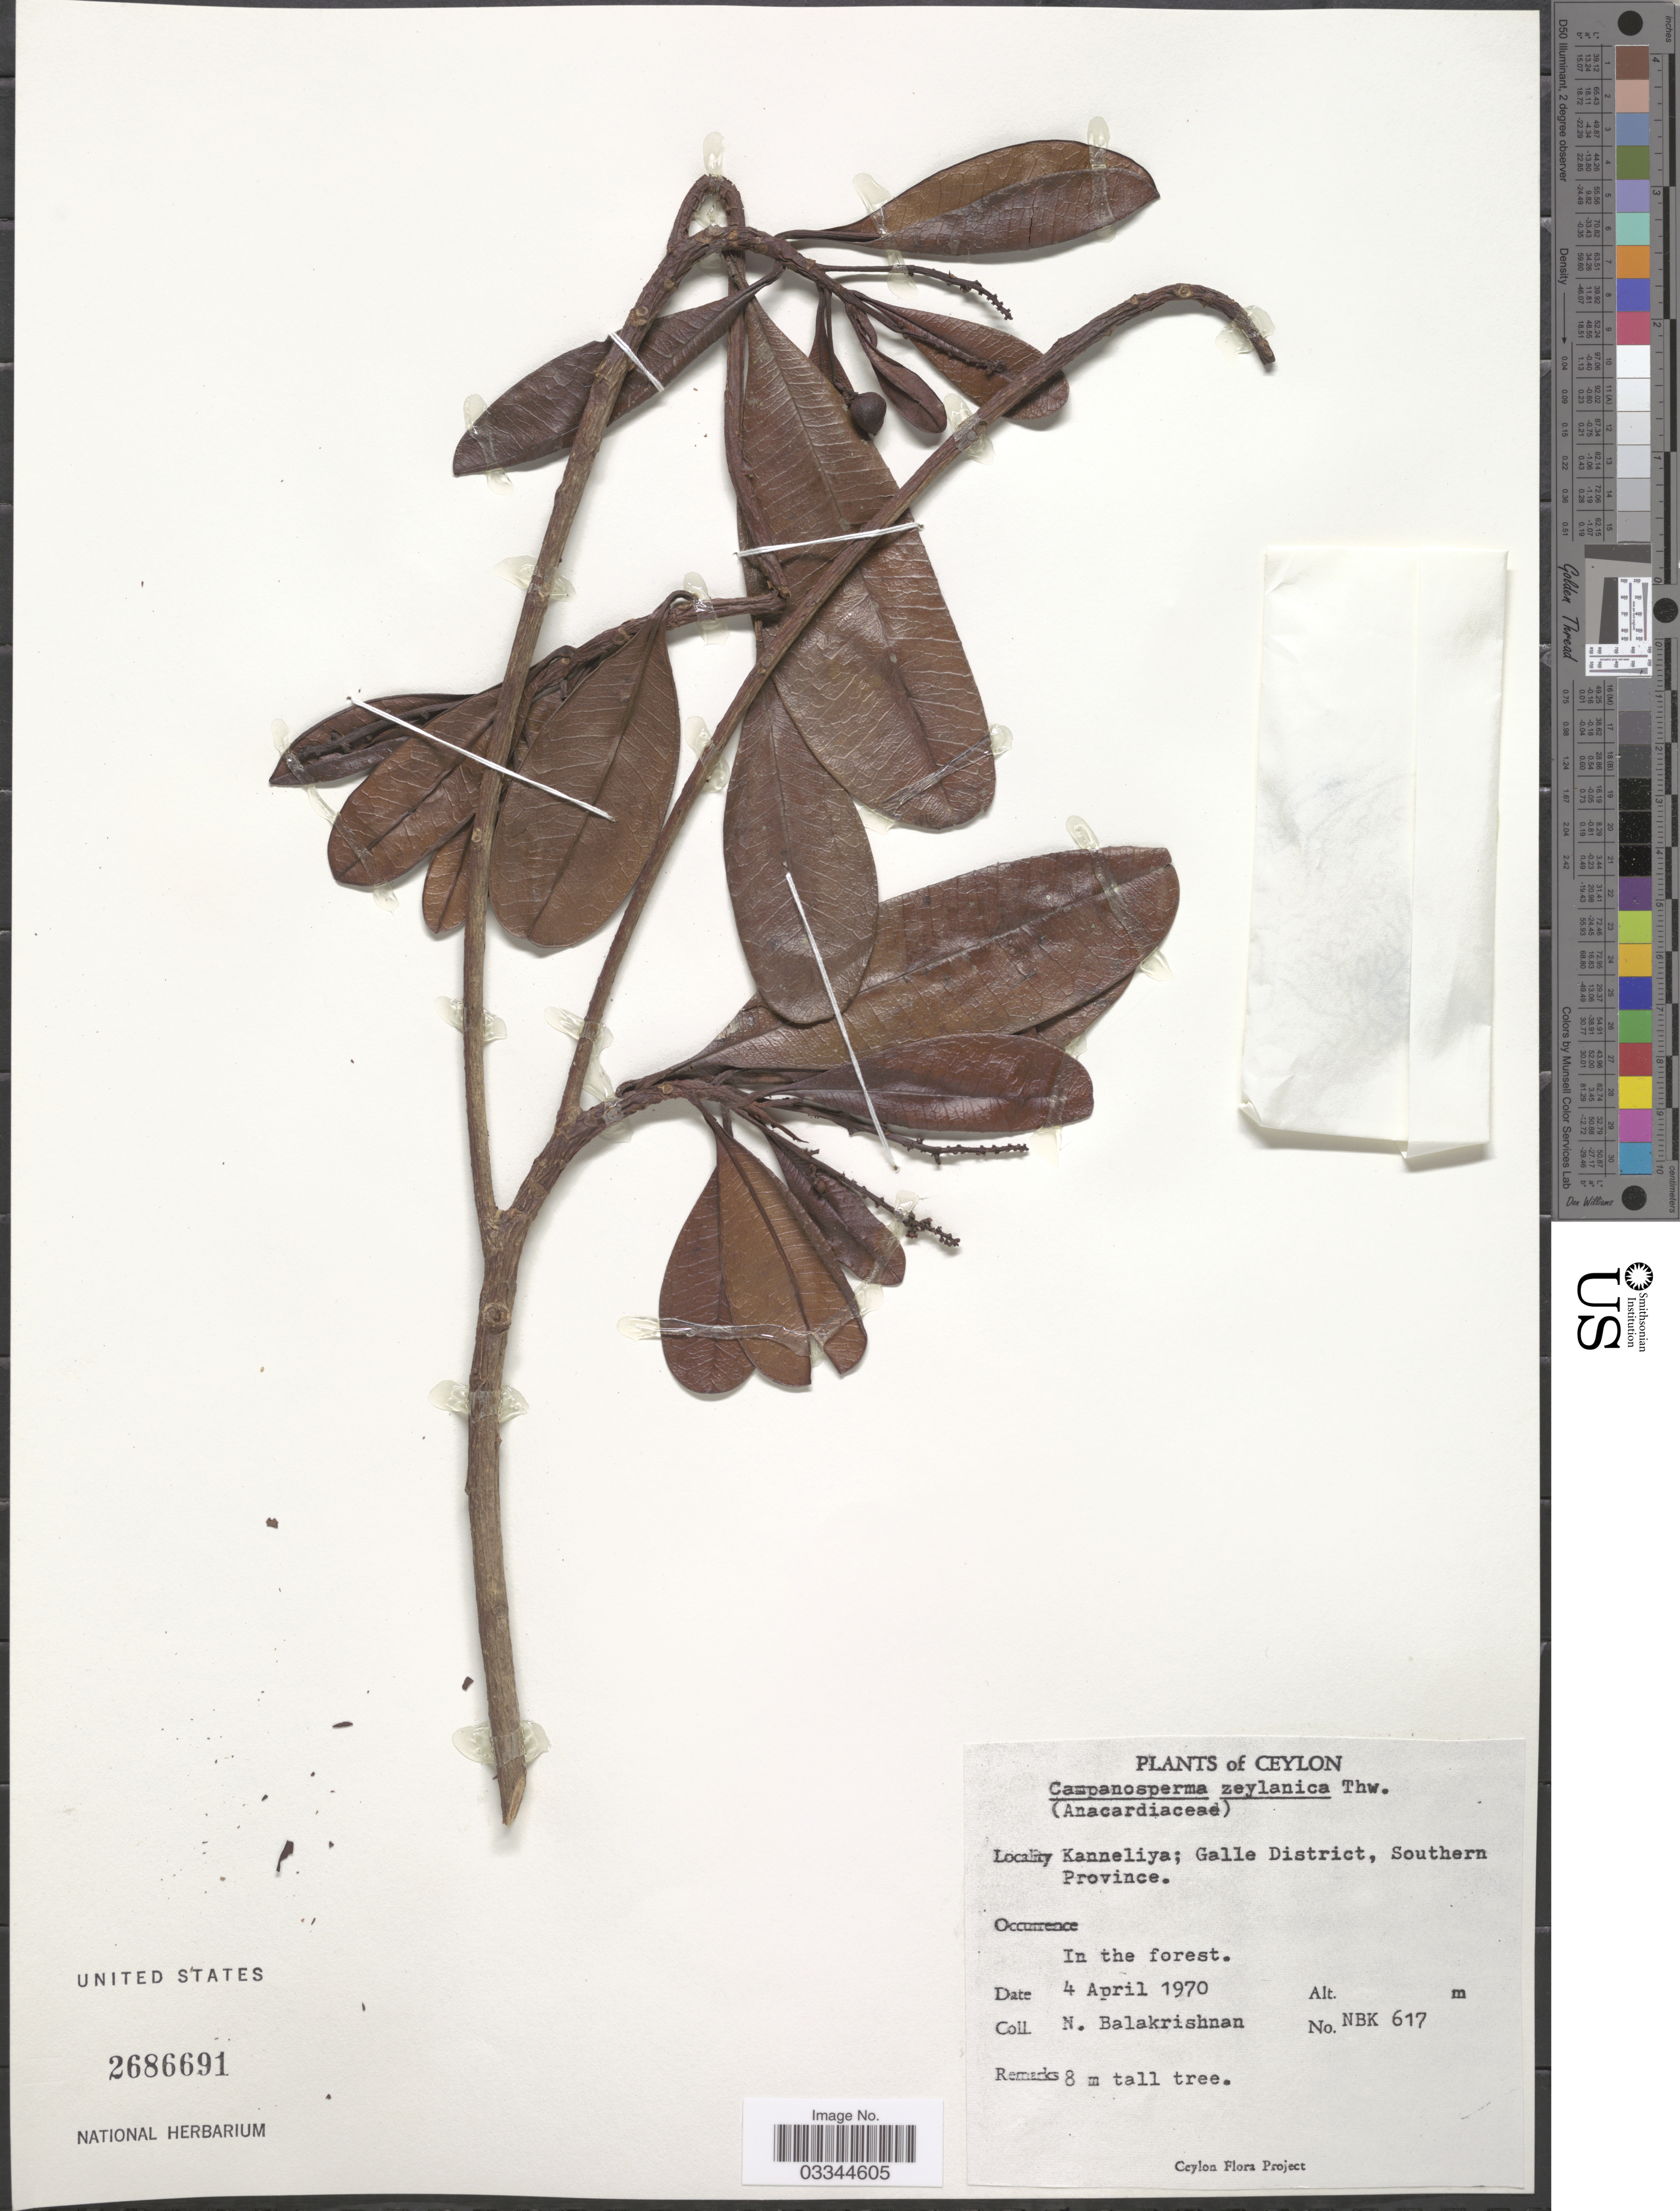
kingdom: Plantae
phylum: Tracheophyta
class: Magnoliopsida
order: Sapindales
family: Anacardiaceae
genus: Campnosperma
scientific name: Campnosperma zeylanicum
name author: Thwaites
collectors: N. Balakrishnan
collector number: NBK 617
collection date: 1970-04-04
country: Sri Lanka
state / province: Southern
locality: Ceylon. Kanneliya; Galle District.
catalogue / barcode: US 2686691